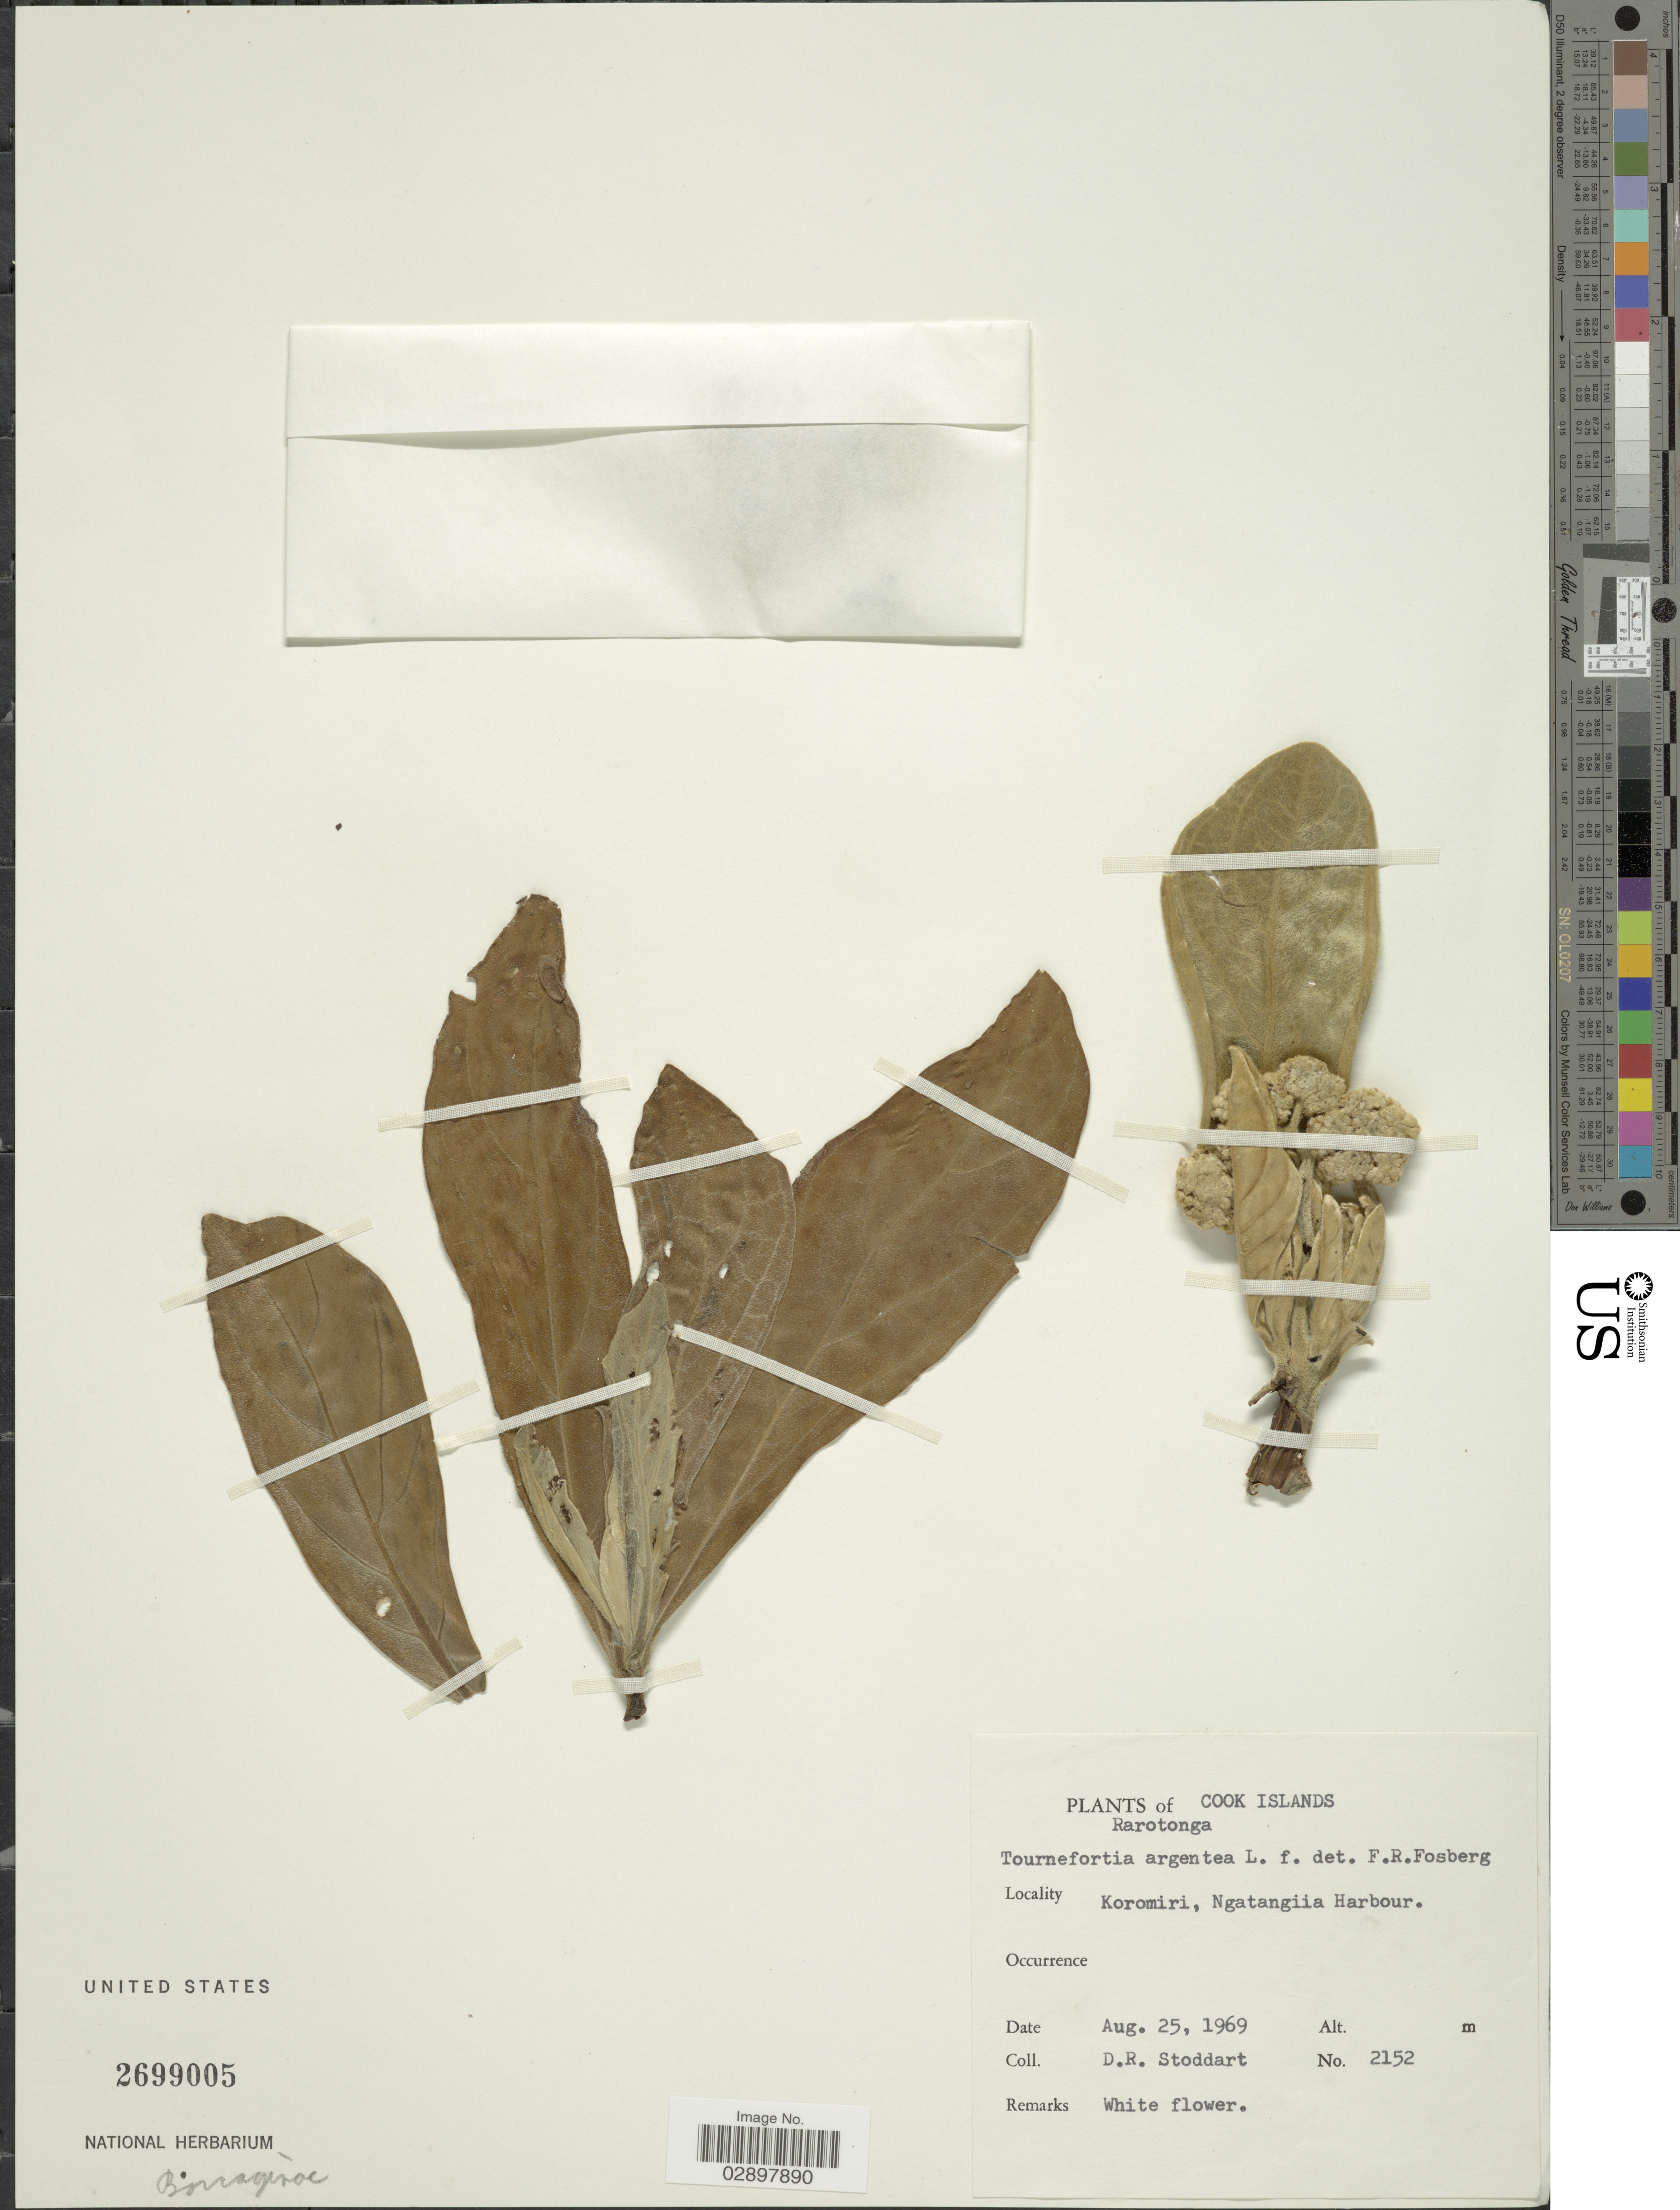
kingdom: Plantae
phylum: Tracheophyta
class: Magnoliopsida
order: Boraginales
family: Heliotropiaceae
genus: Heliotropium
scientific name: Heliotropium arboreum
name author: (Blanco) Mabberley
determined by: Wagner, W. L., (BOT), Smithsonian Institution - National Museum of Natural History (UNITED STATES)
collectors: D. R. Stoddart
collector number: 2152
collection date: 1969-08-25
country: Cook Islands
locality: Rarotonga. Koromiri, Ngatangiia Harbour.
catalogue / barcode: US 2699005